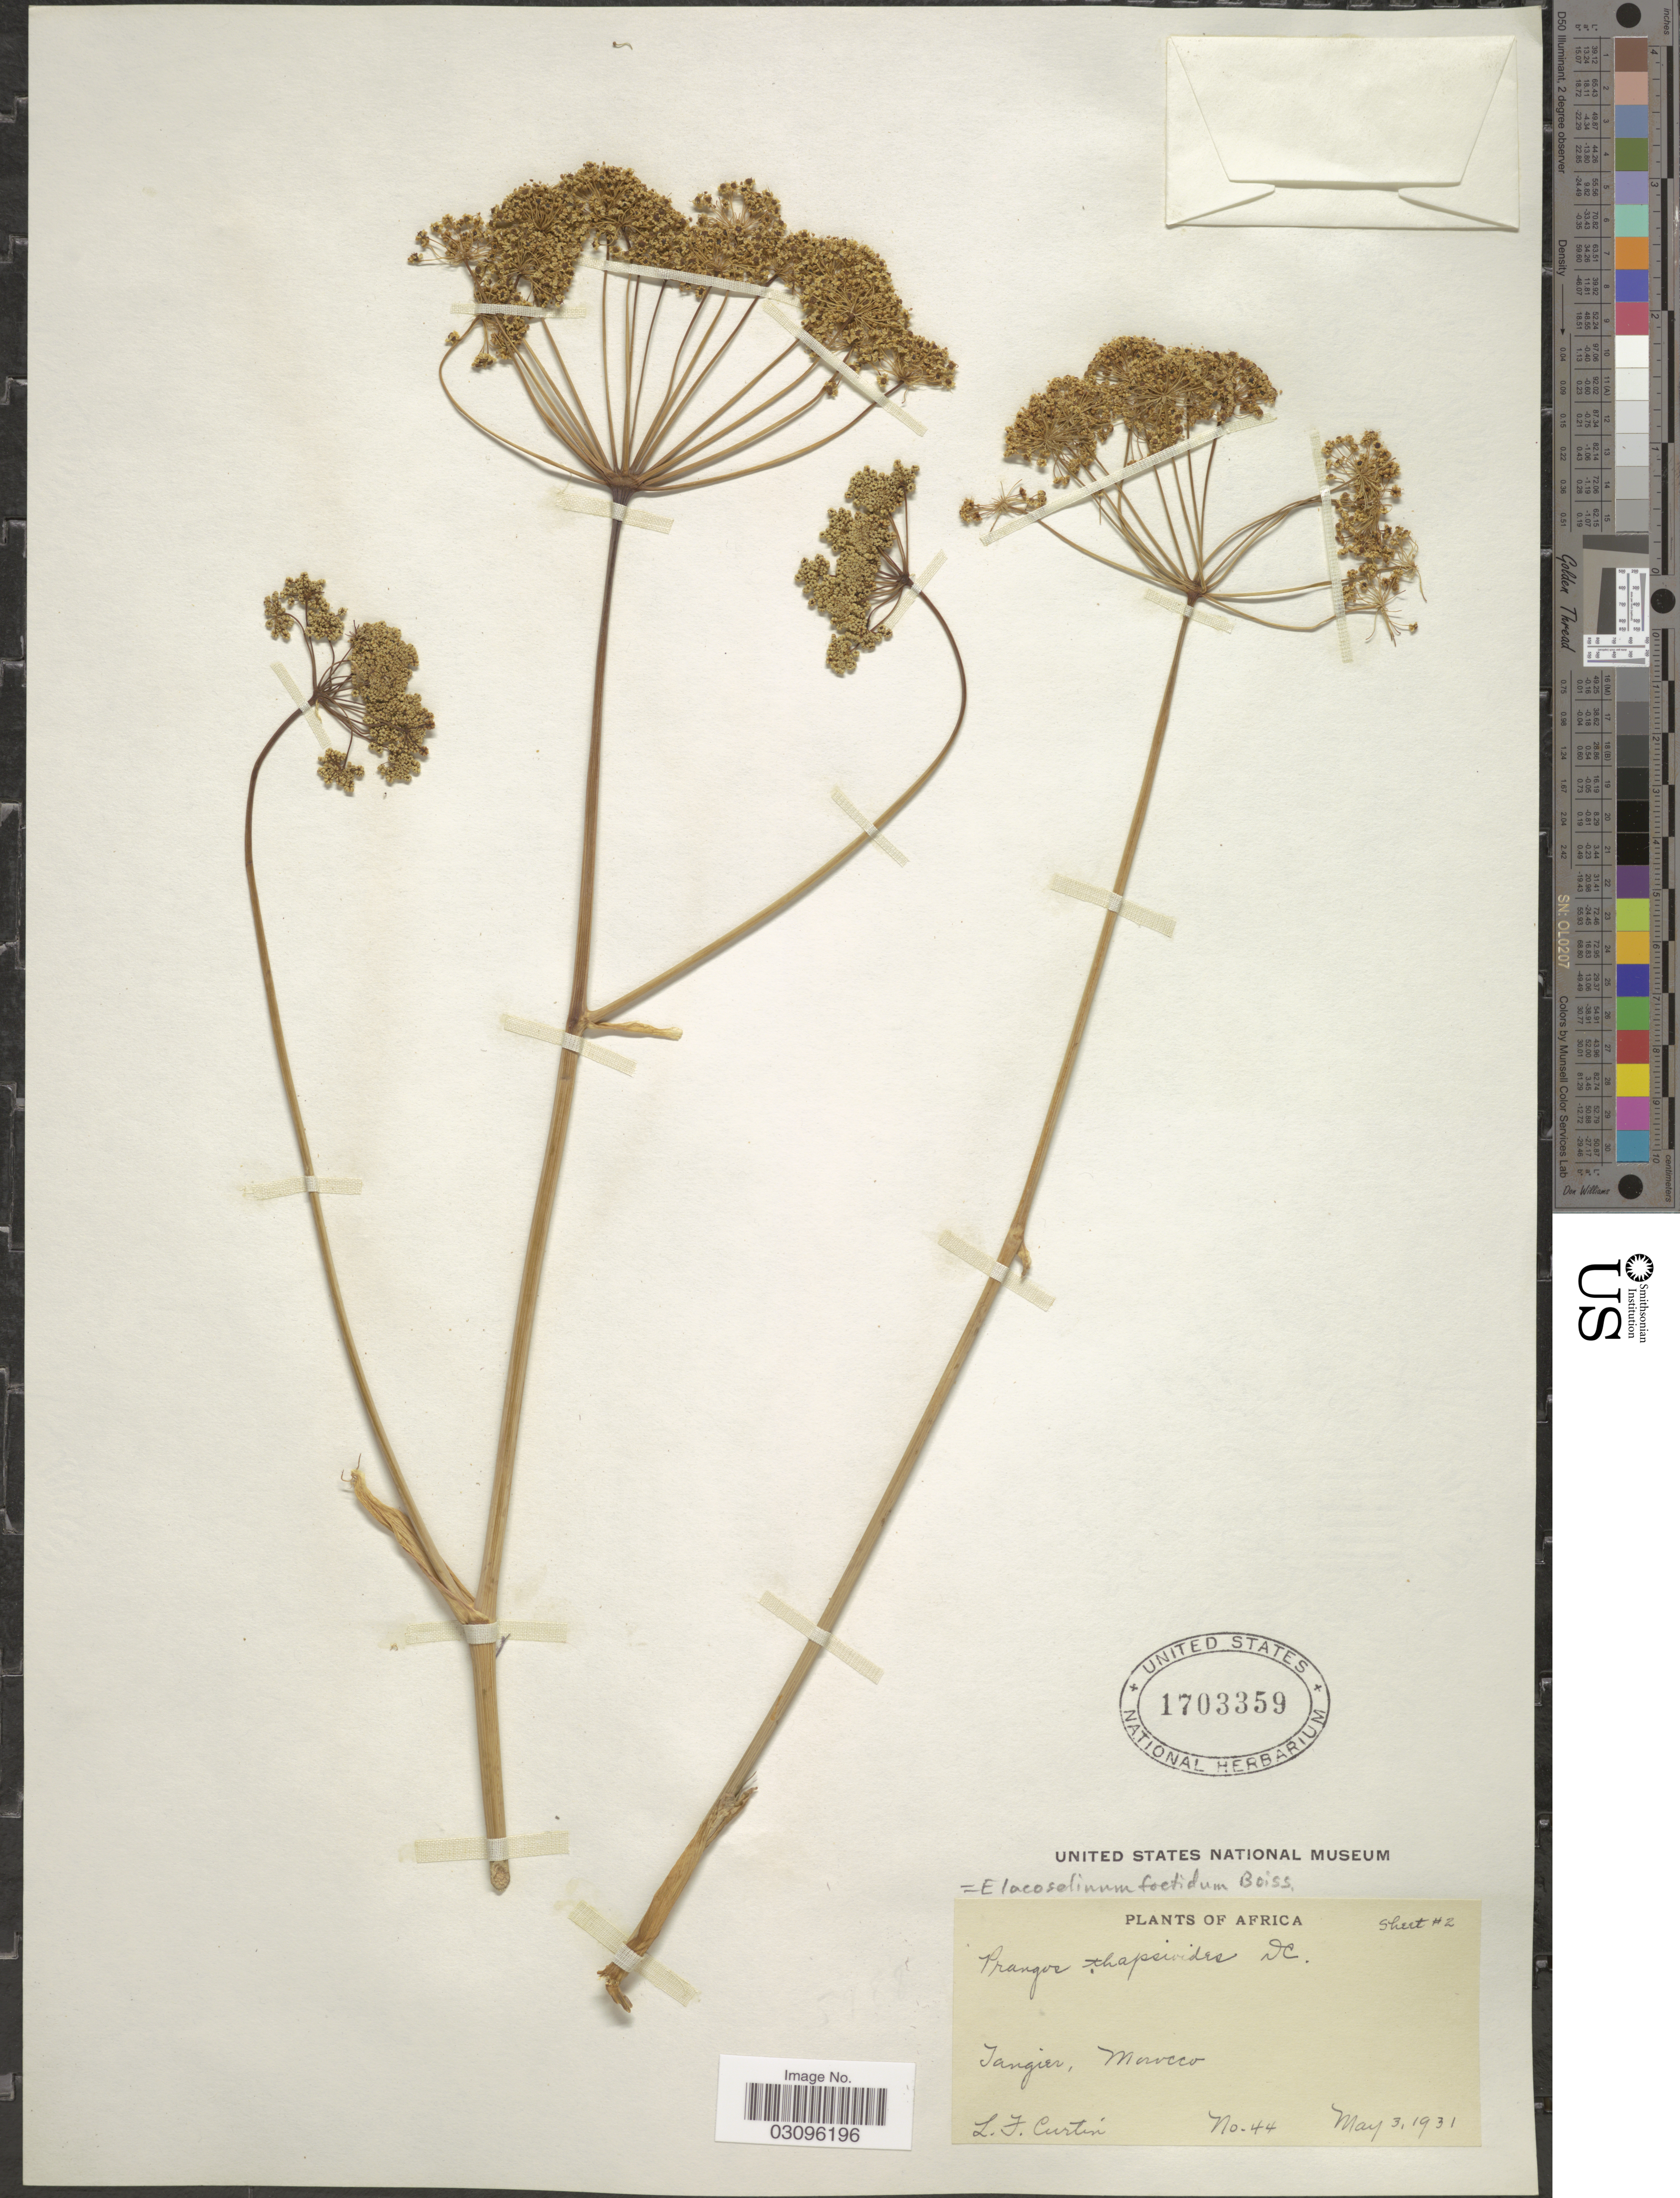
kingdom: Plantae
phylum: Tracheophyta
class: Magnoliopsida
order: Apiales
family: Apiaceae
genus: Elaeoselinum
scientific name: Elaeoselinum foetidum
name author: (L.) Boiss.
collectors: Curtin, L.J.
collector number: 44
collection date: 1931-05-03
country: Morocco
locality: Tangier.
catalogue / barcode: US 1703359